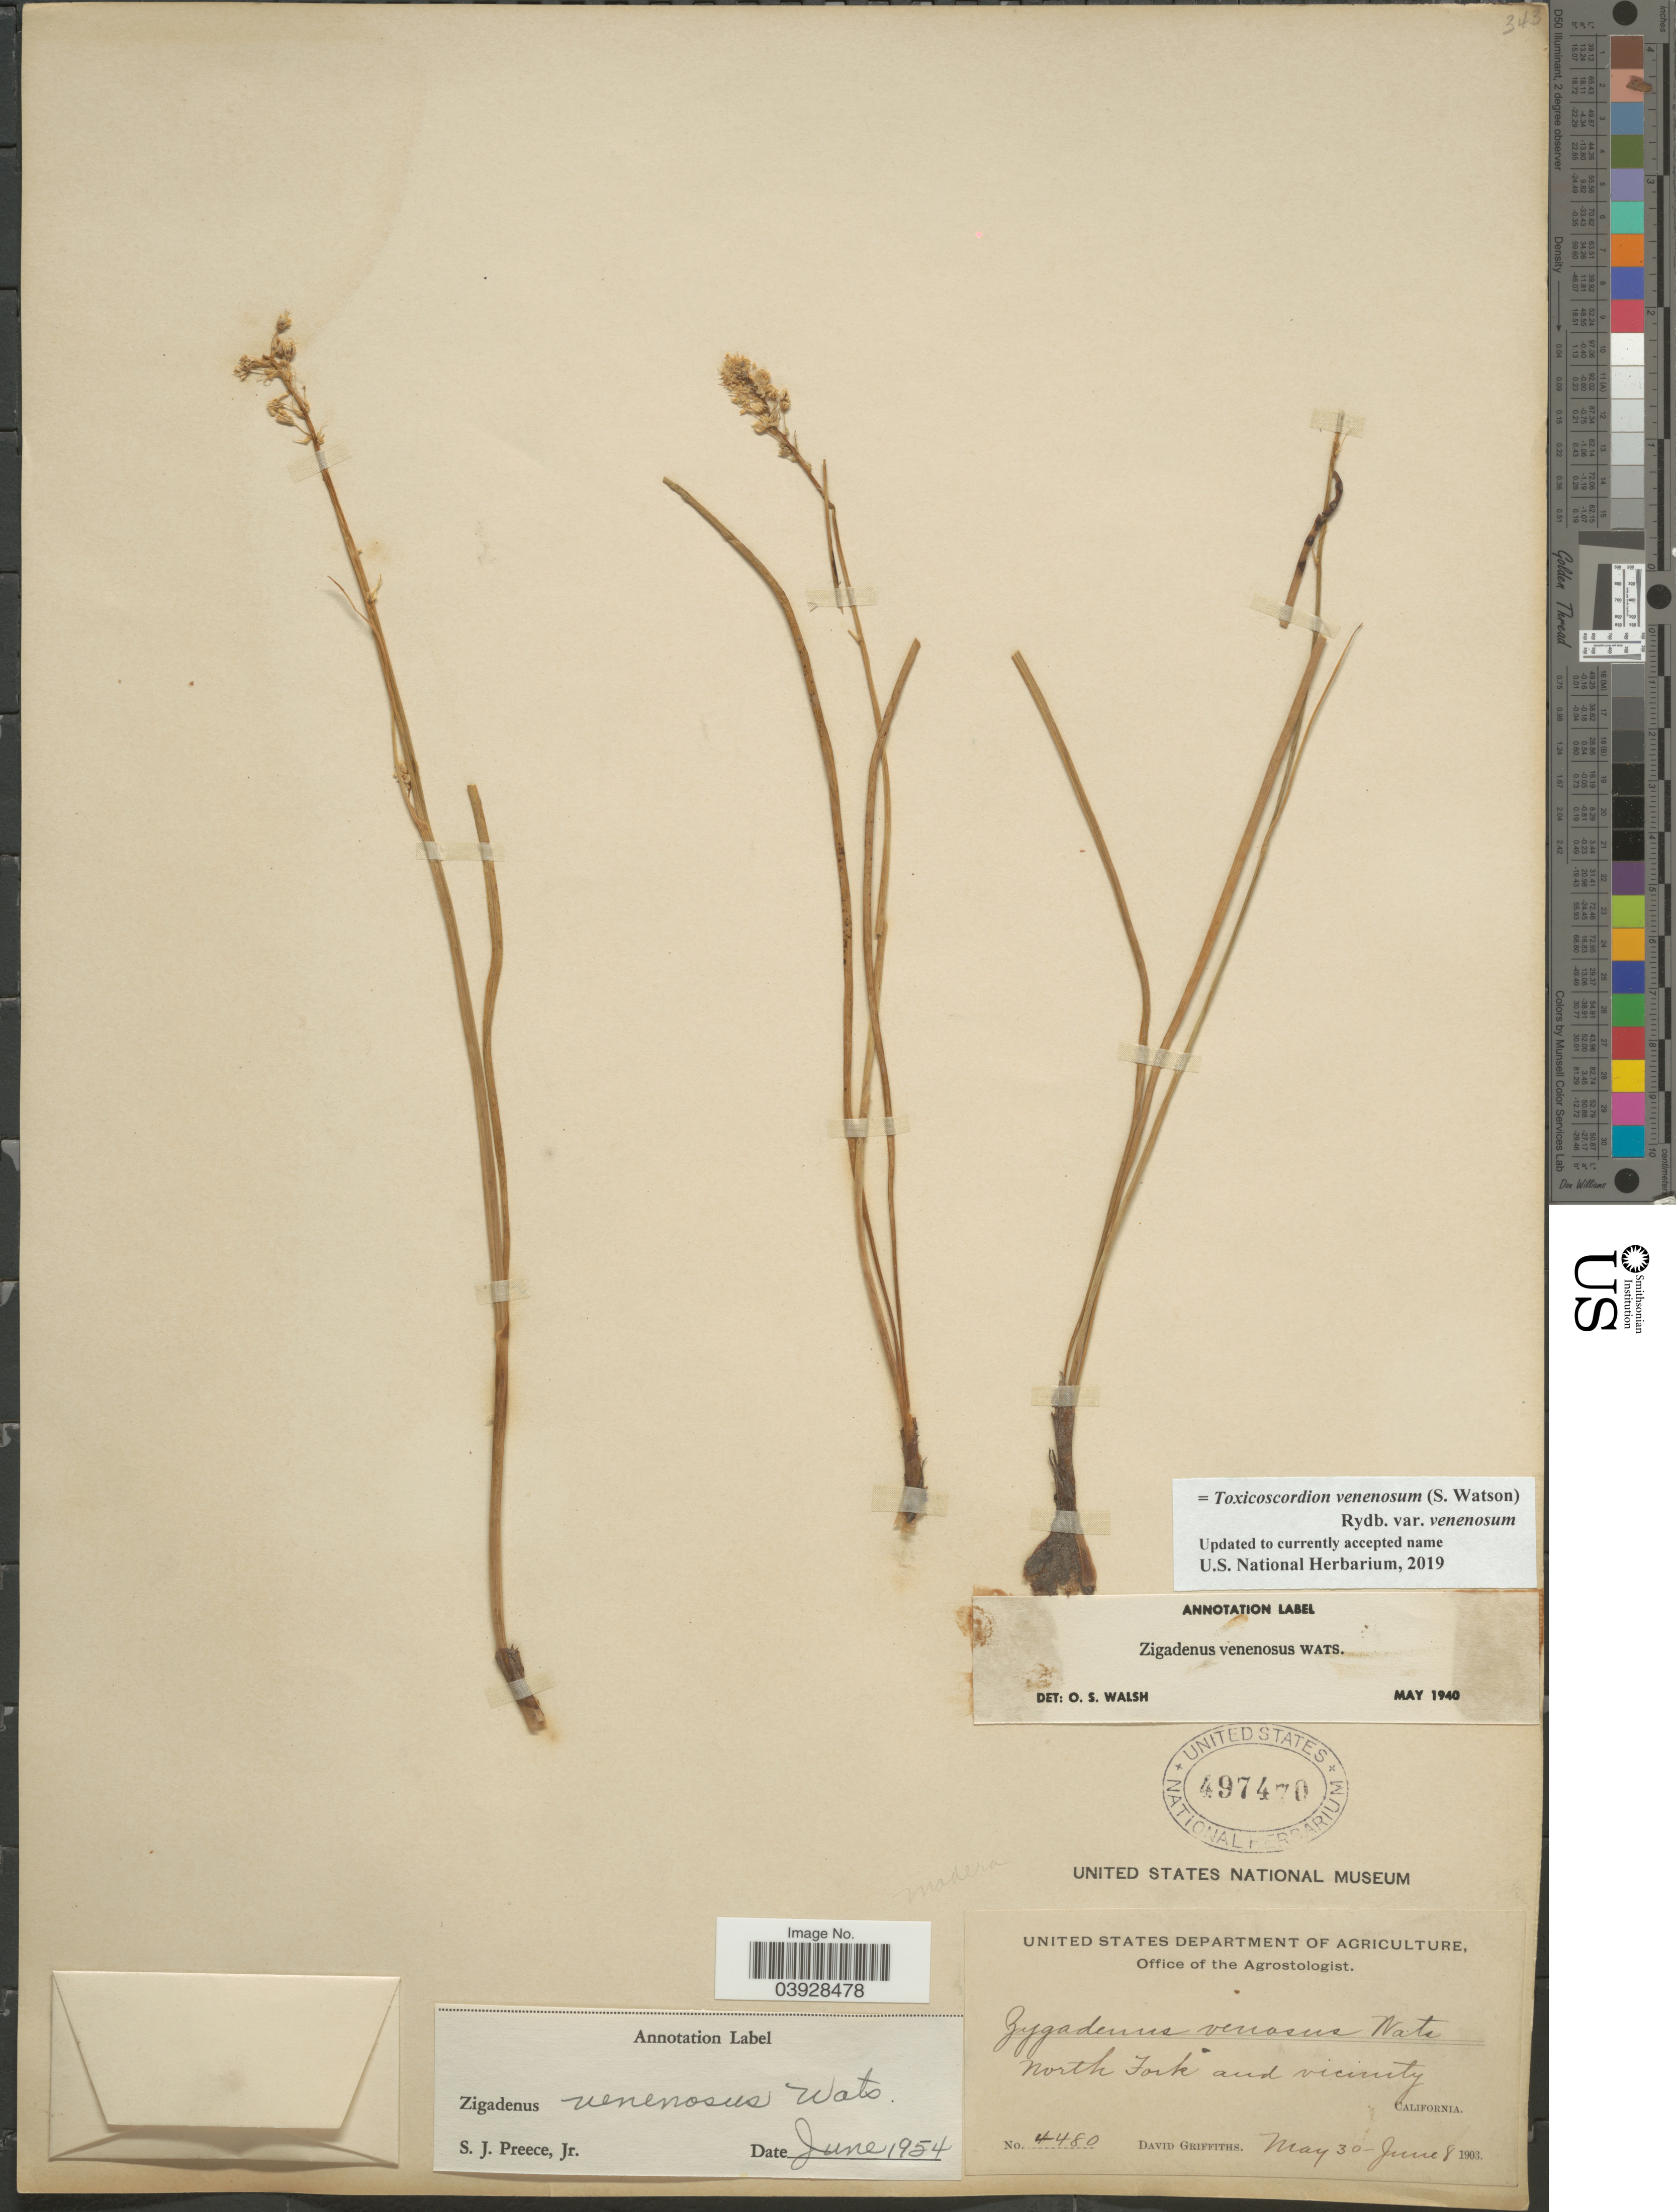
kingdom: Plantae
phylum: Tracheophyta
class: Liliopsida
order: Liliales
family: Melanthiaceae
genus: Toxicoscordion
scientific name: Toxicoscordion venenosum var. gramineum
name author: (Rydb.) Brasher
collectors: D. Griffiths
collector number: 4480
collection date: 1903-05-30/1903-06-08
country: United States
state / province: California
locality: North Fork and vicinity.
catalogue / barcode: US 497470